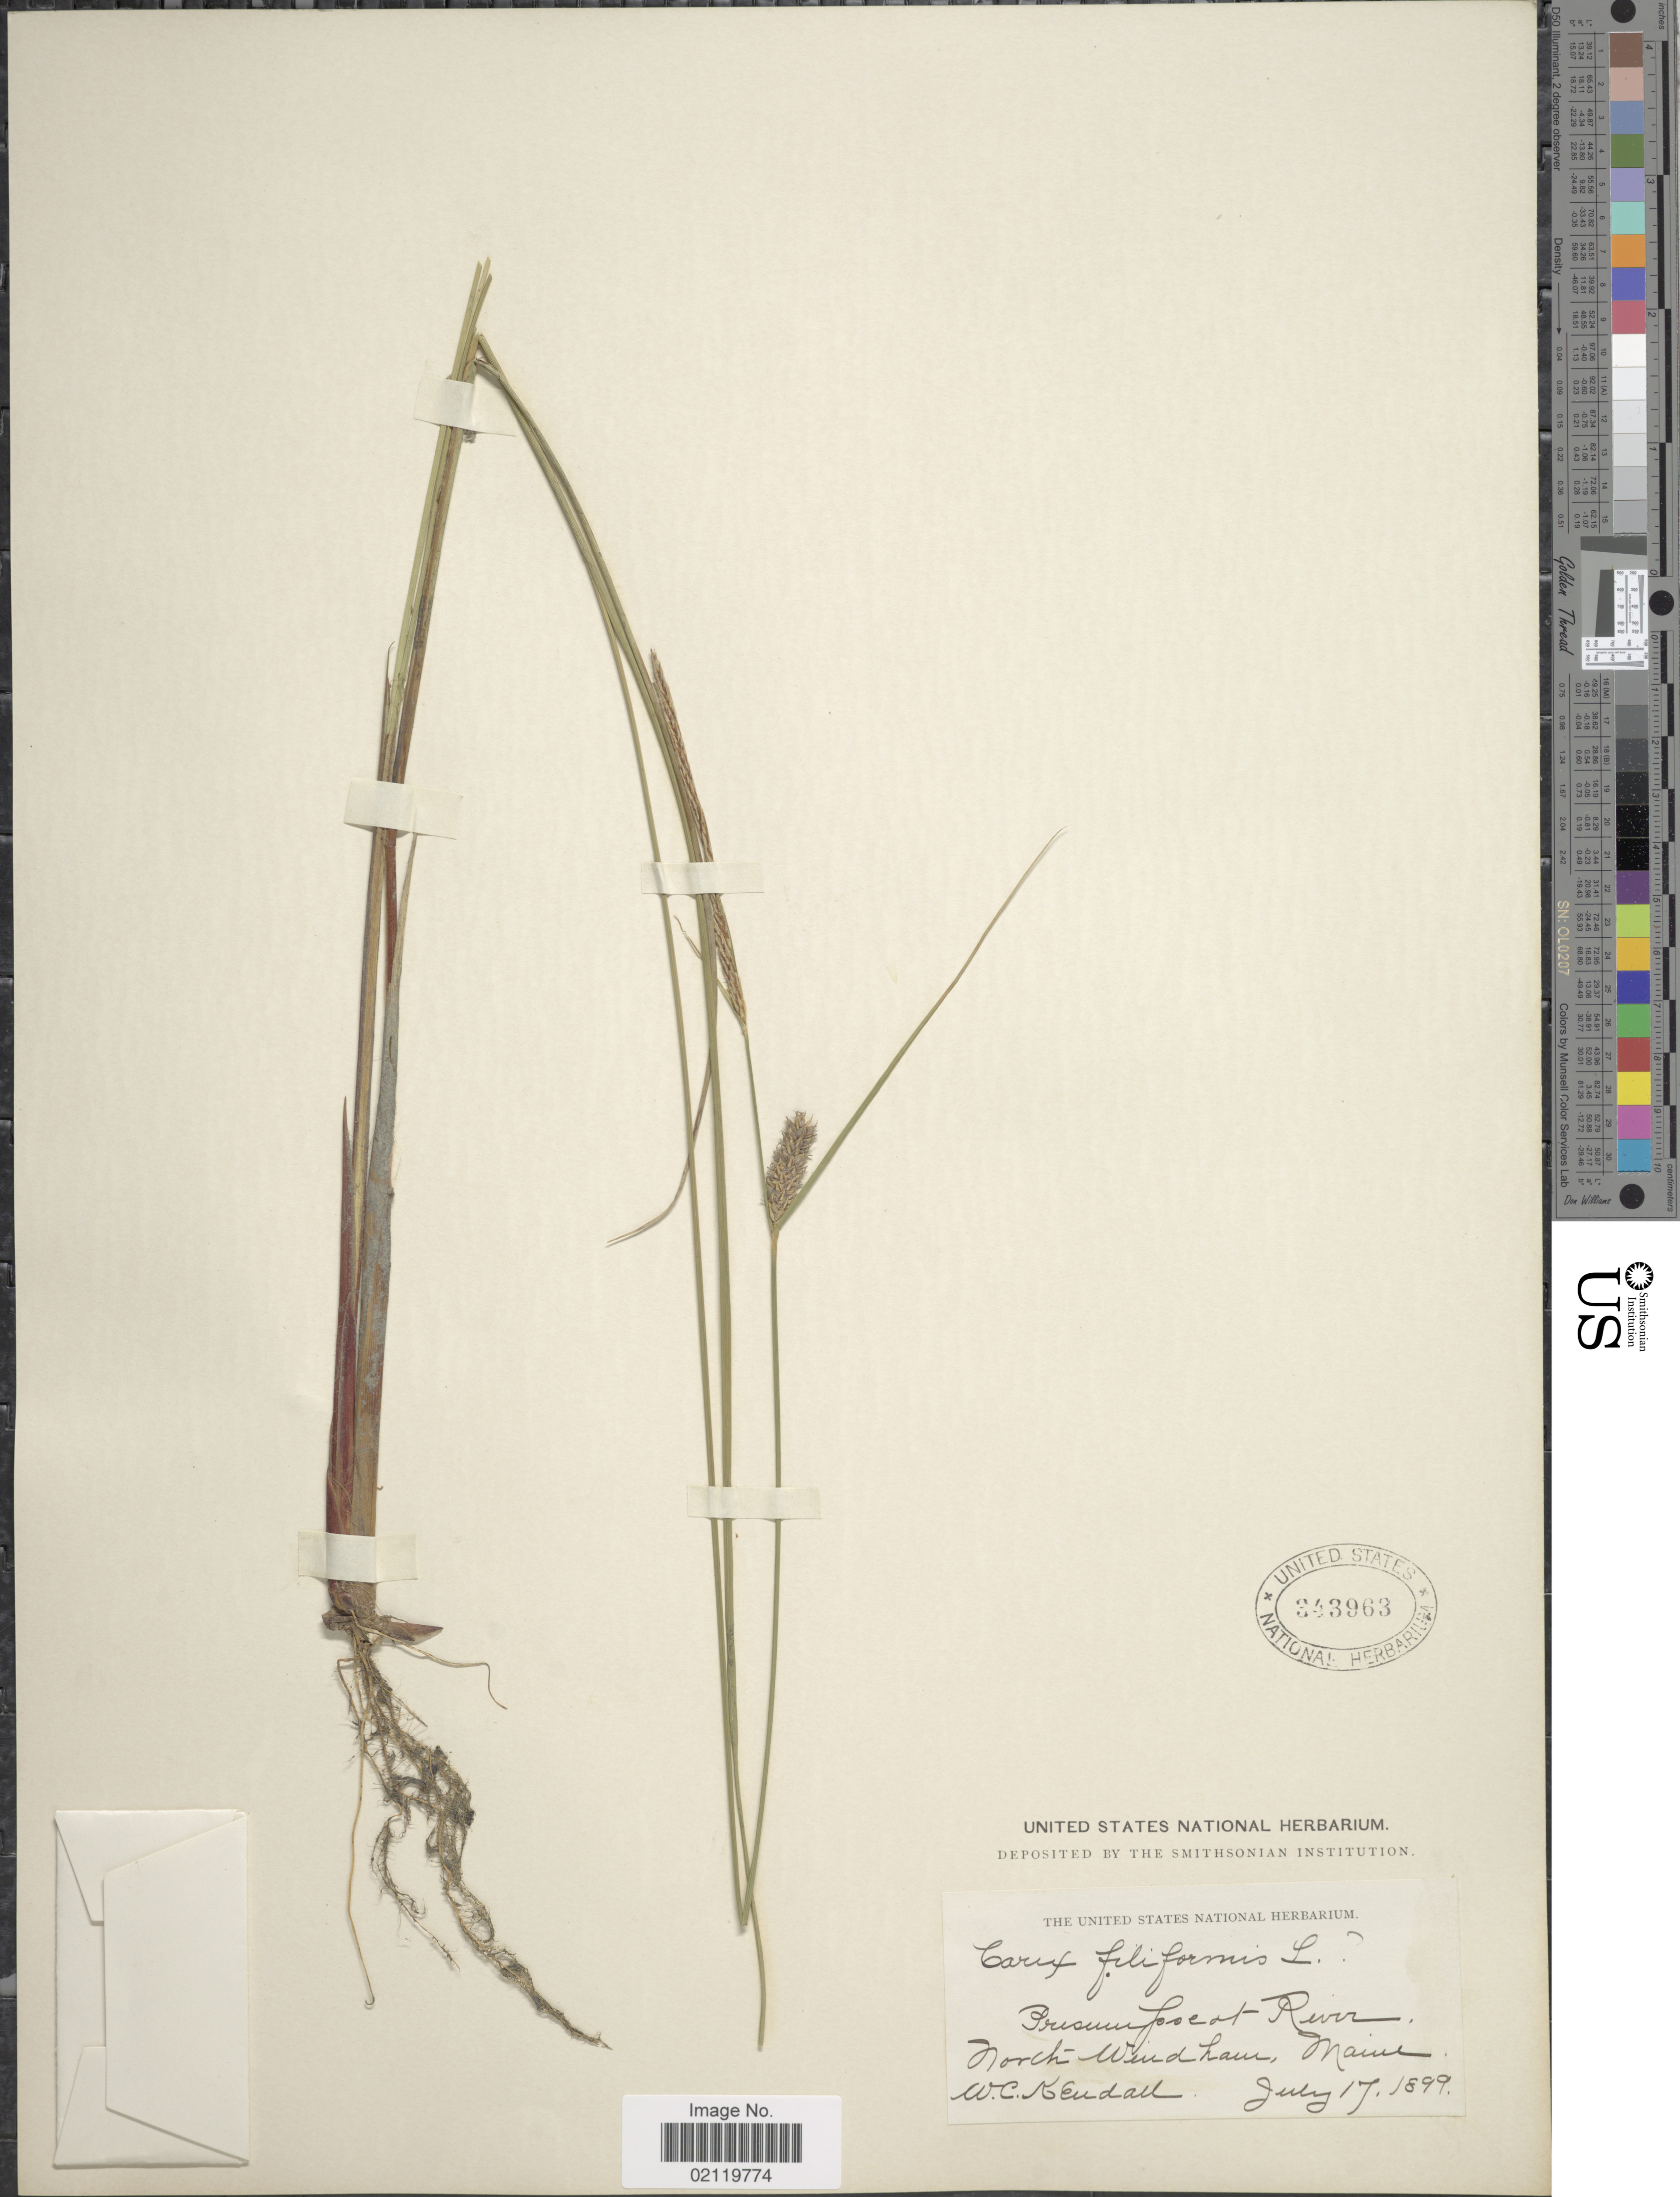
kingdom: Plantae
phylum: Tracheophyta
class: Liliopsida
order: Poales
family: Cyperaceae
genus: Carex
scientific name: Carex lasiocarpa var. americana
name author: Fernald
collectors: W. Kendall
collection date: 1899-07-17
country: United States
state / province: Maine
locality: Presuun Jose at River. North Windham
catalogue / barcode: US 343963